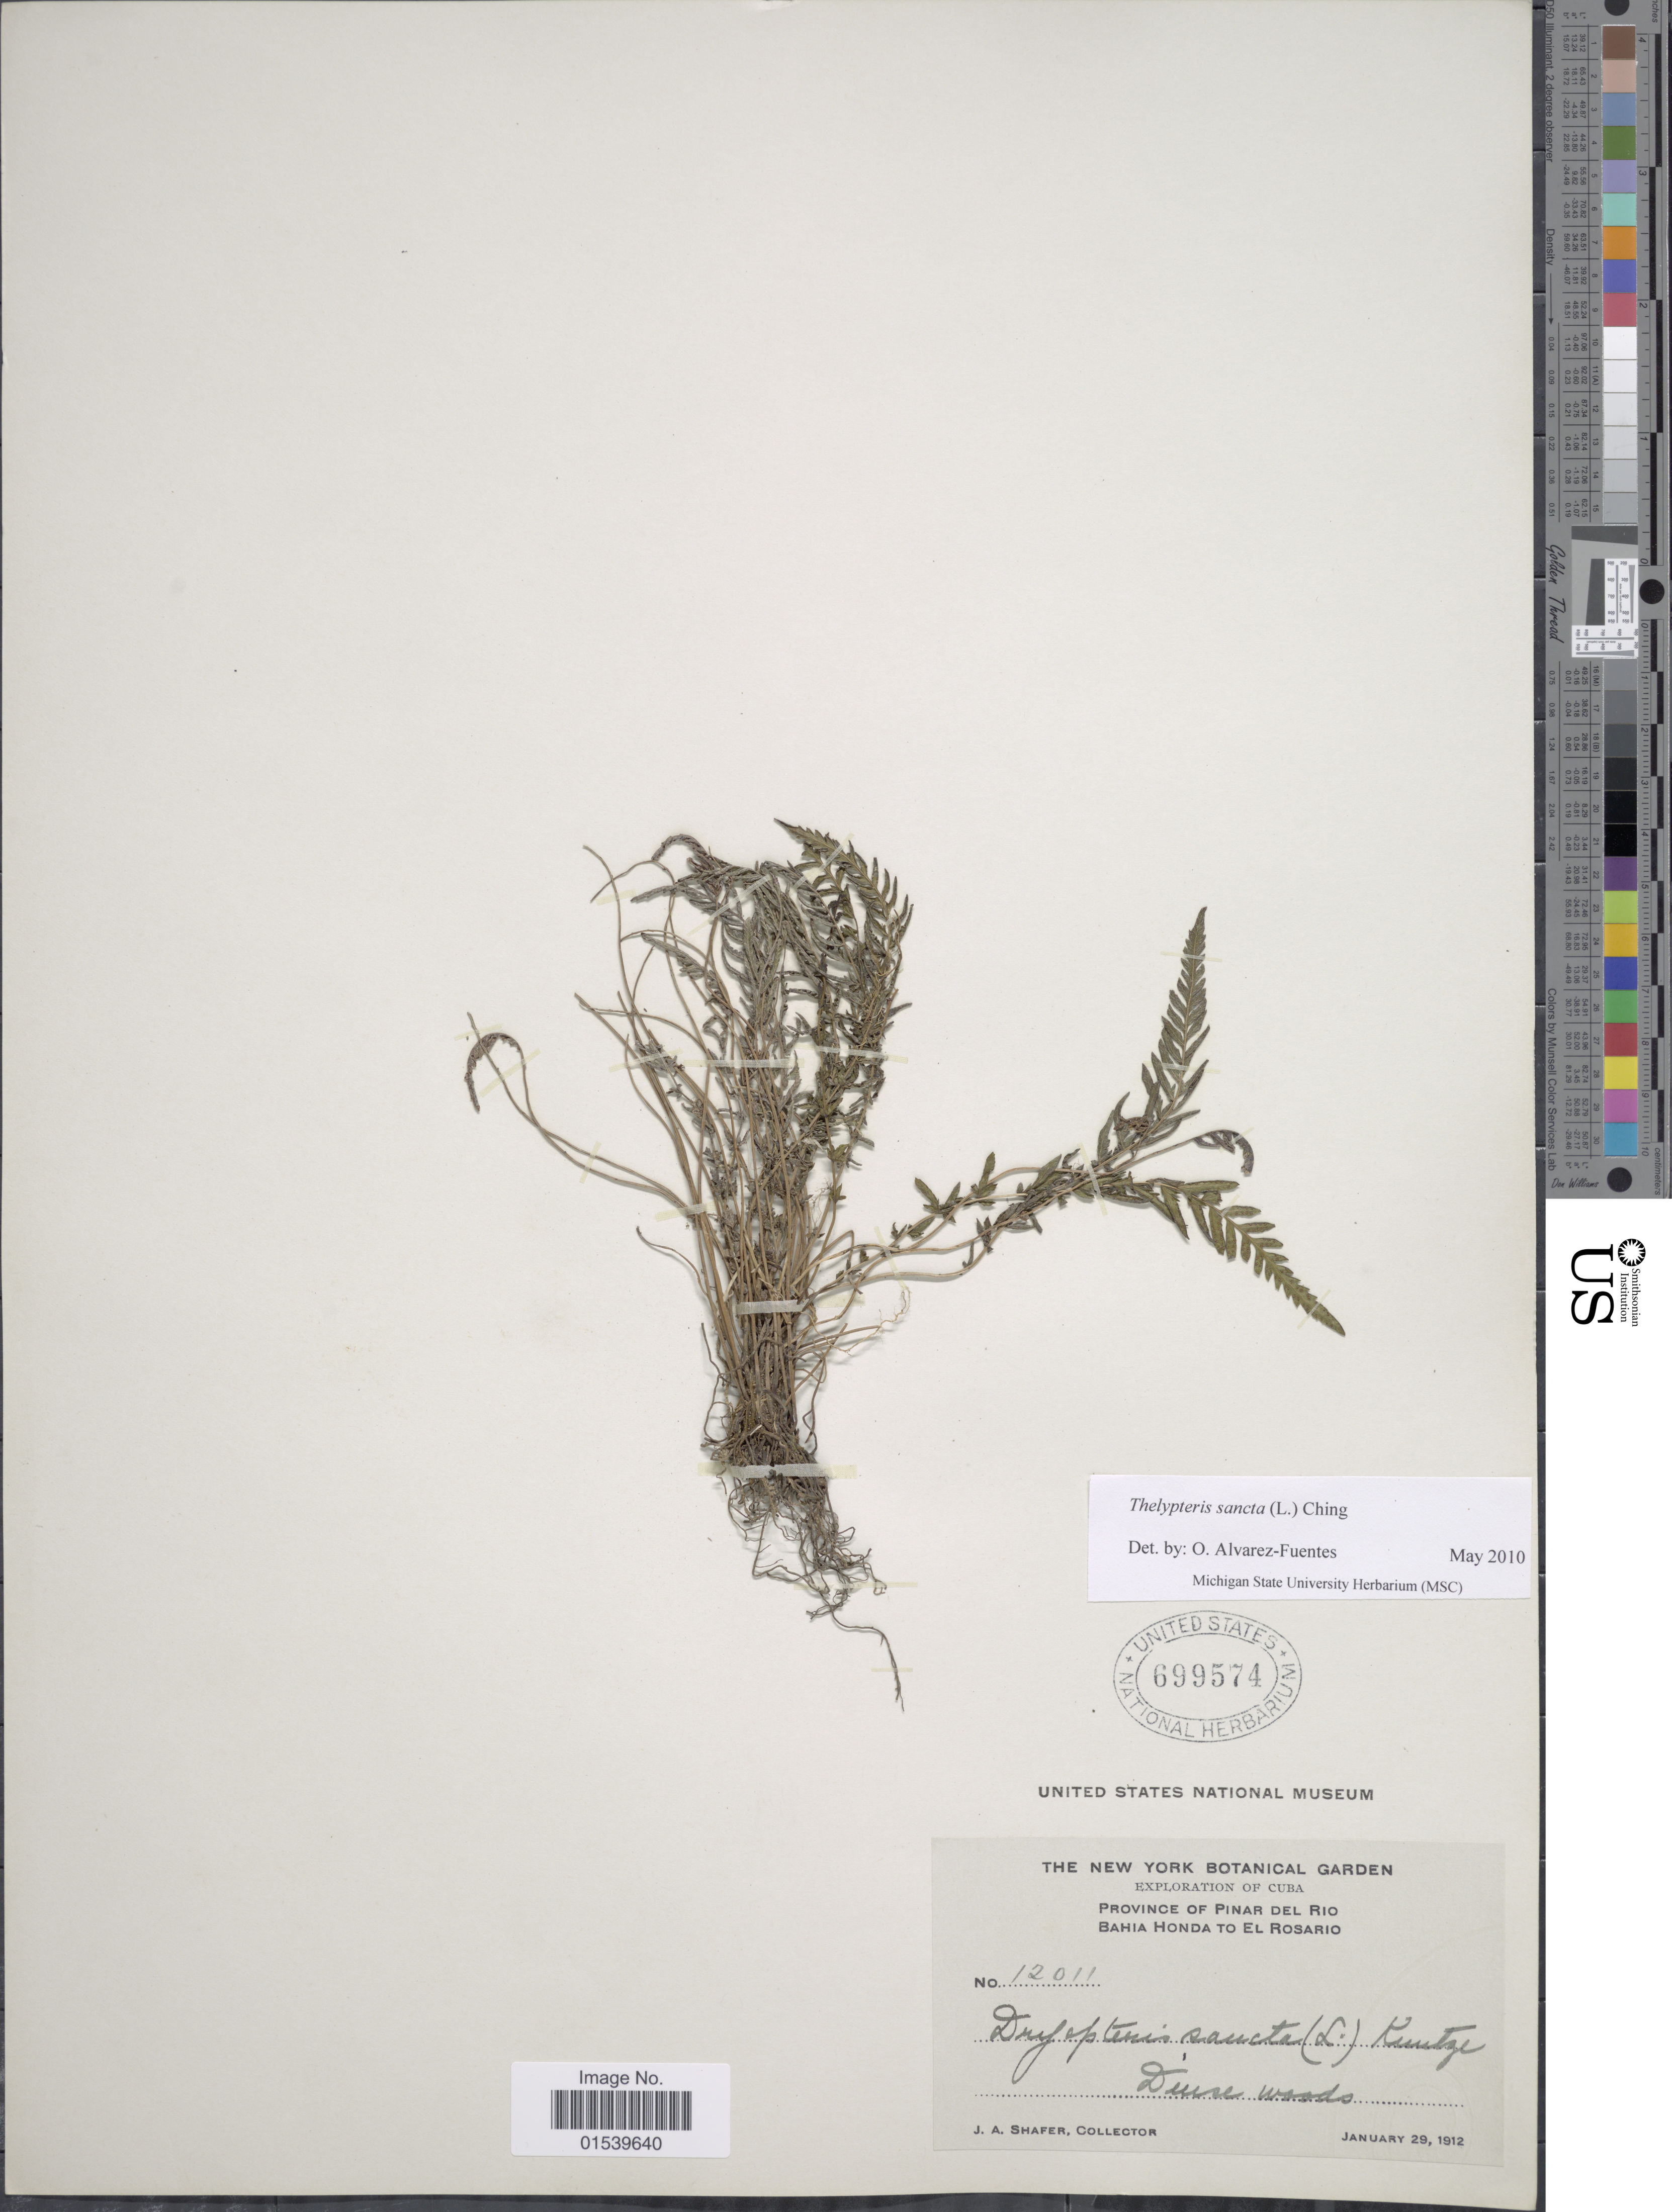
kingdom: Plantae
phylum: Tracheophyta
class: Polypodiopsida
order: Polypodiales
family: Thelypteridaceae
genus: Amauropelta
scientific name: Amauropelta sancta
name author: (L.) Pic. Serm.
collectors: J. A. Shafer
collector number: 12011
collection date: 1912-01-29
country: Cuba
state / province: Pinar del Río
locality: Province of Pinar del Rio, Bahia Honda to El Rosario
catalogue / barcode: US 699574